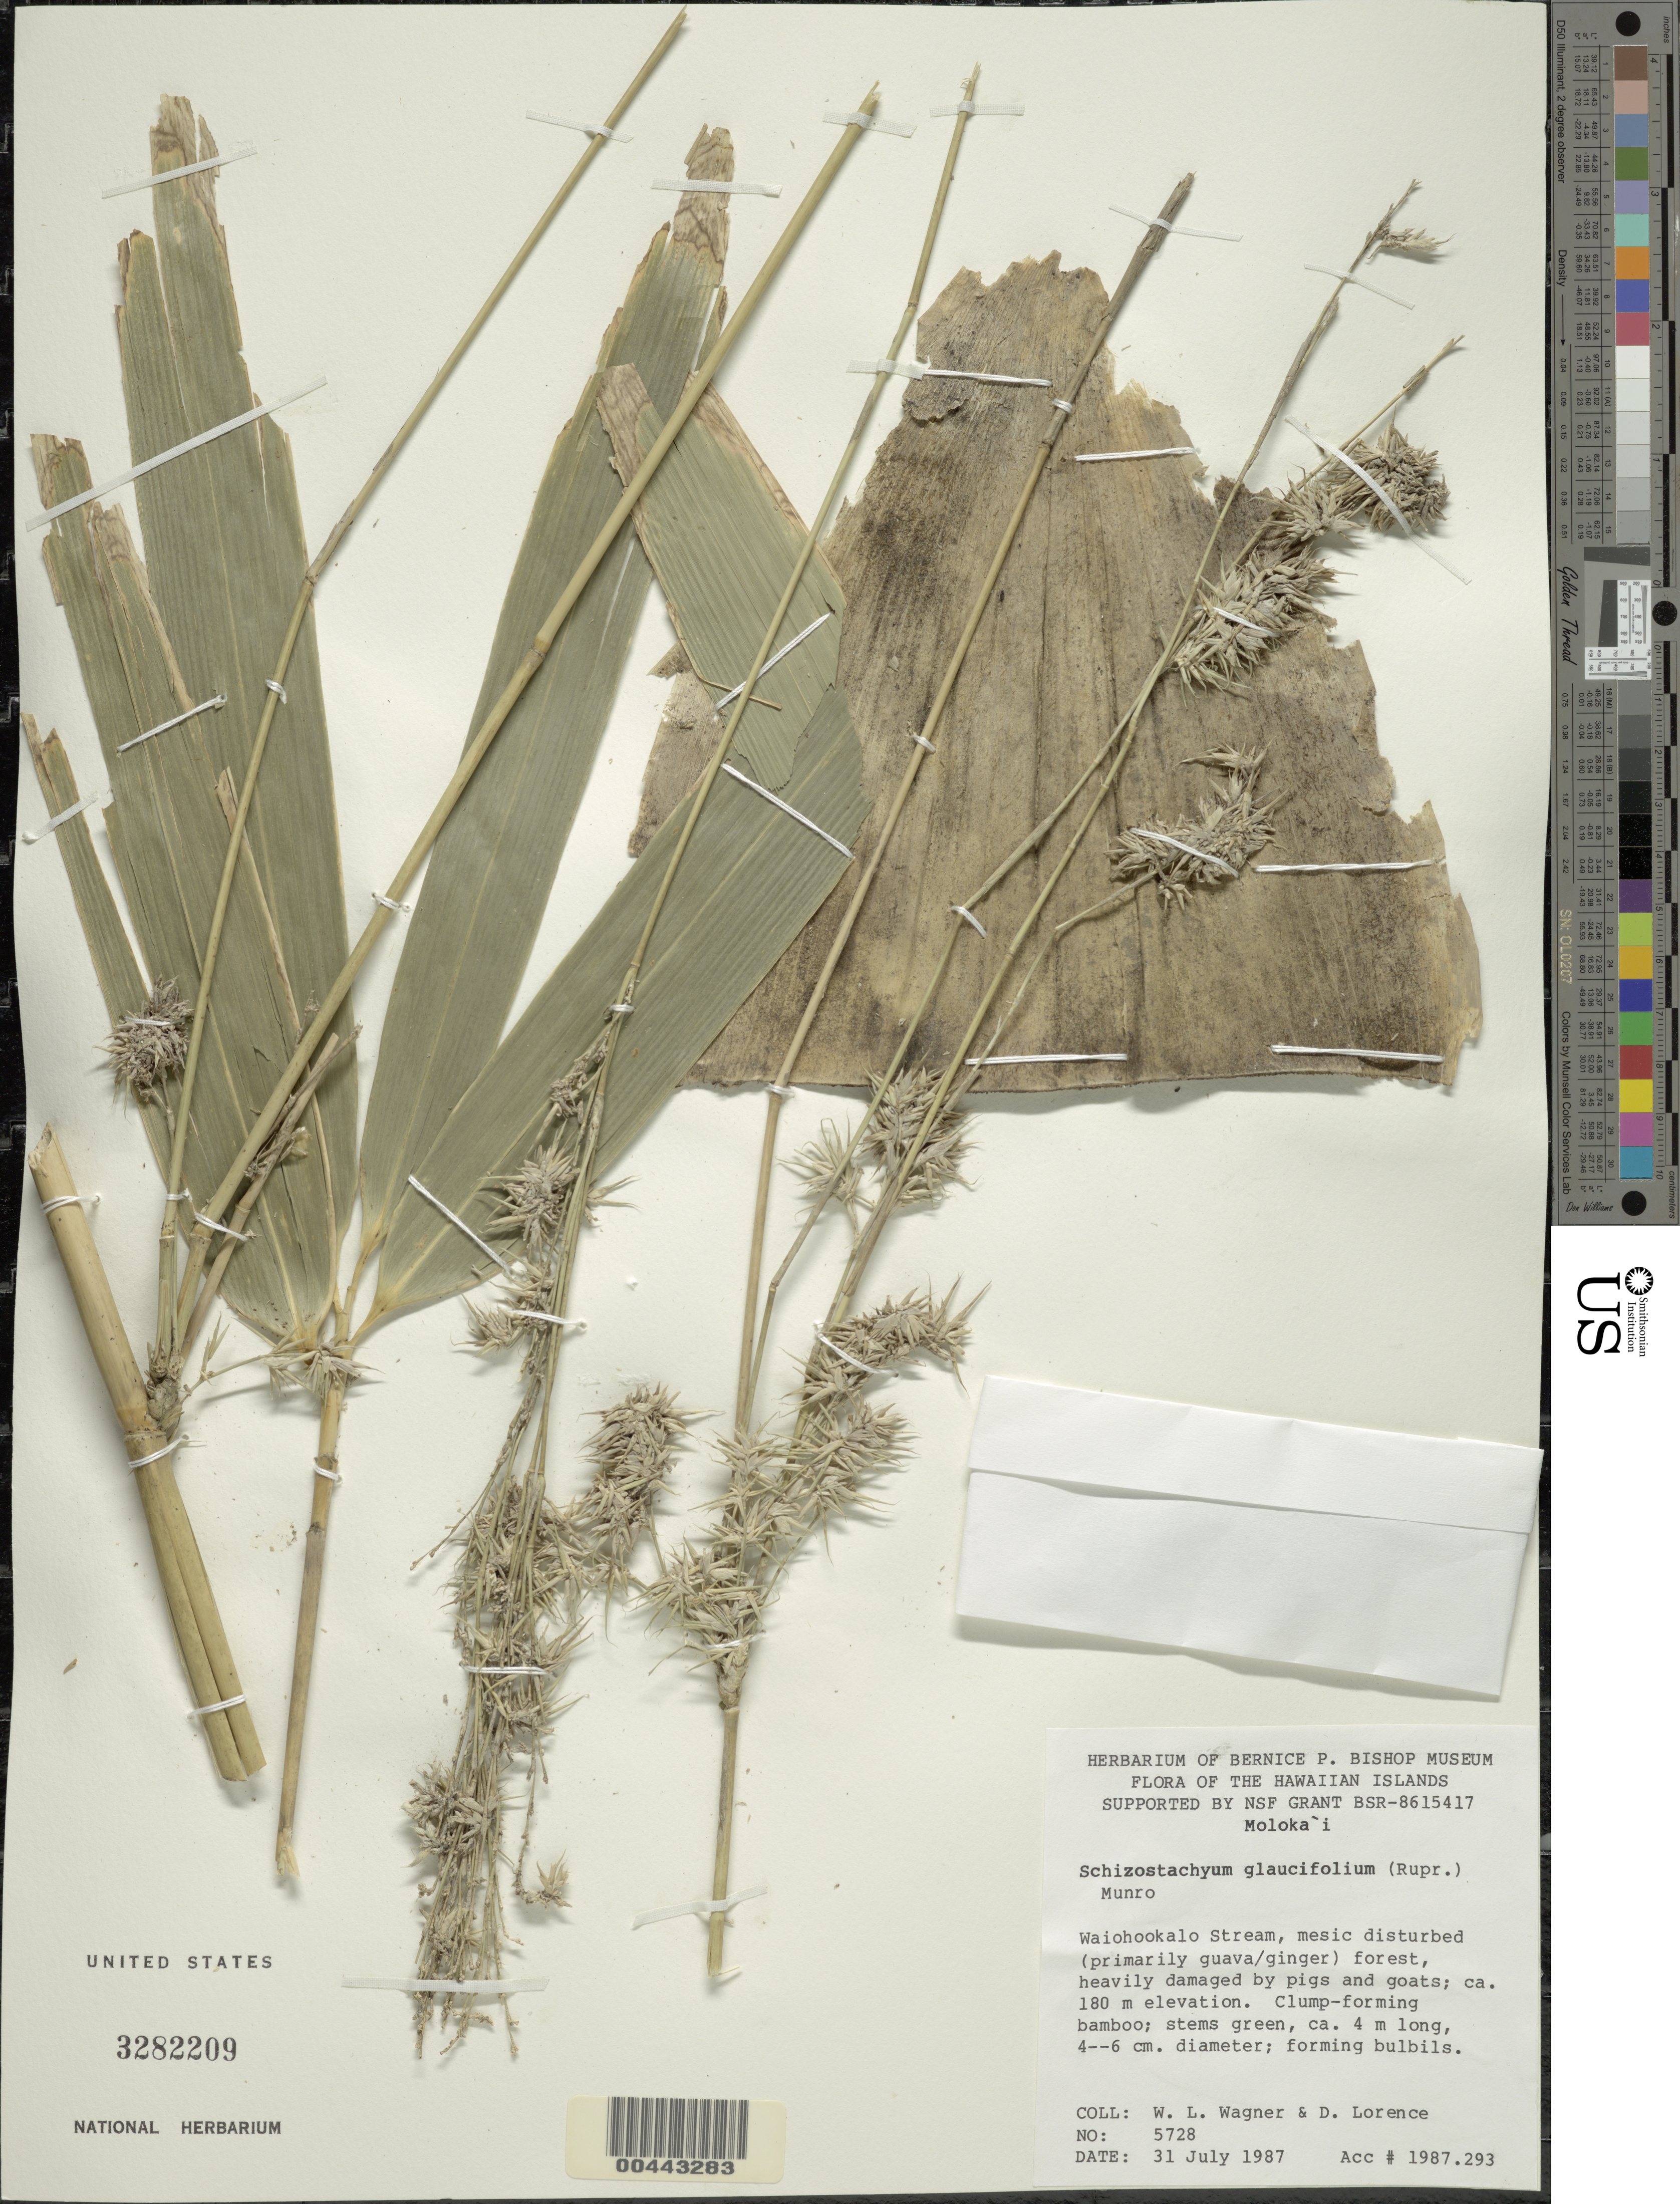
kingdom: Plantae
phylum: Tracheophyta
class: Liliopsida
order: Poales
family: Poaceae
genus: Schizostachyum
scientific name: Schizostachyum glaucifolium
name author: (Rupr.) Munro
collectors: W. L. Wagner & D. Lorence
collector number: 5728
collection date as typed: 31 Jul 1987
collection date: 1987-07-31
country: United States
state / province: Hawaii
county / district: Maui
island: Moloka'i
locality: Waiohookalo Stream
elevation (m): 180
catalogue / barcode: US 3282209